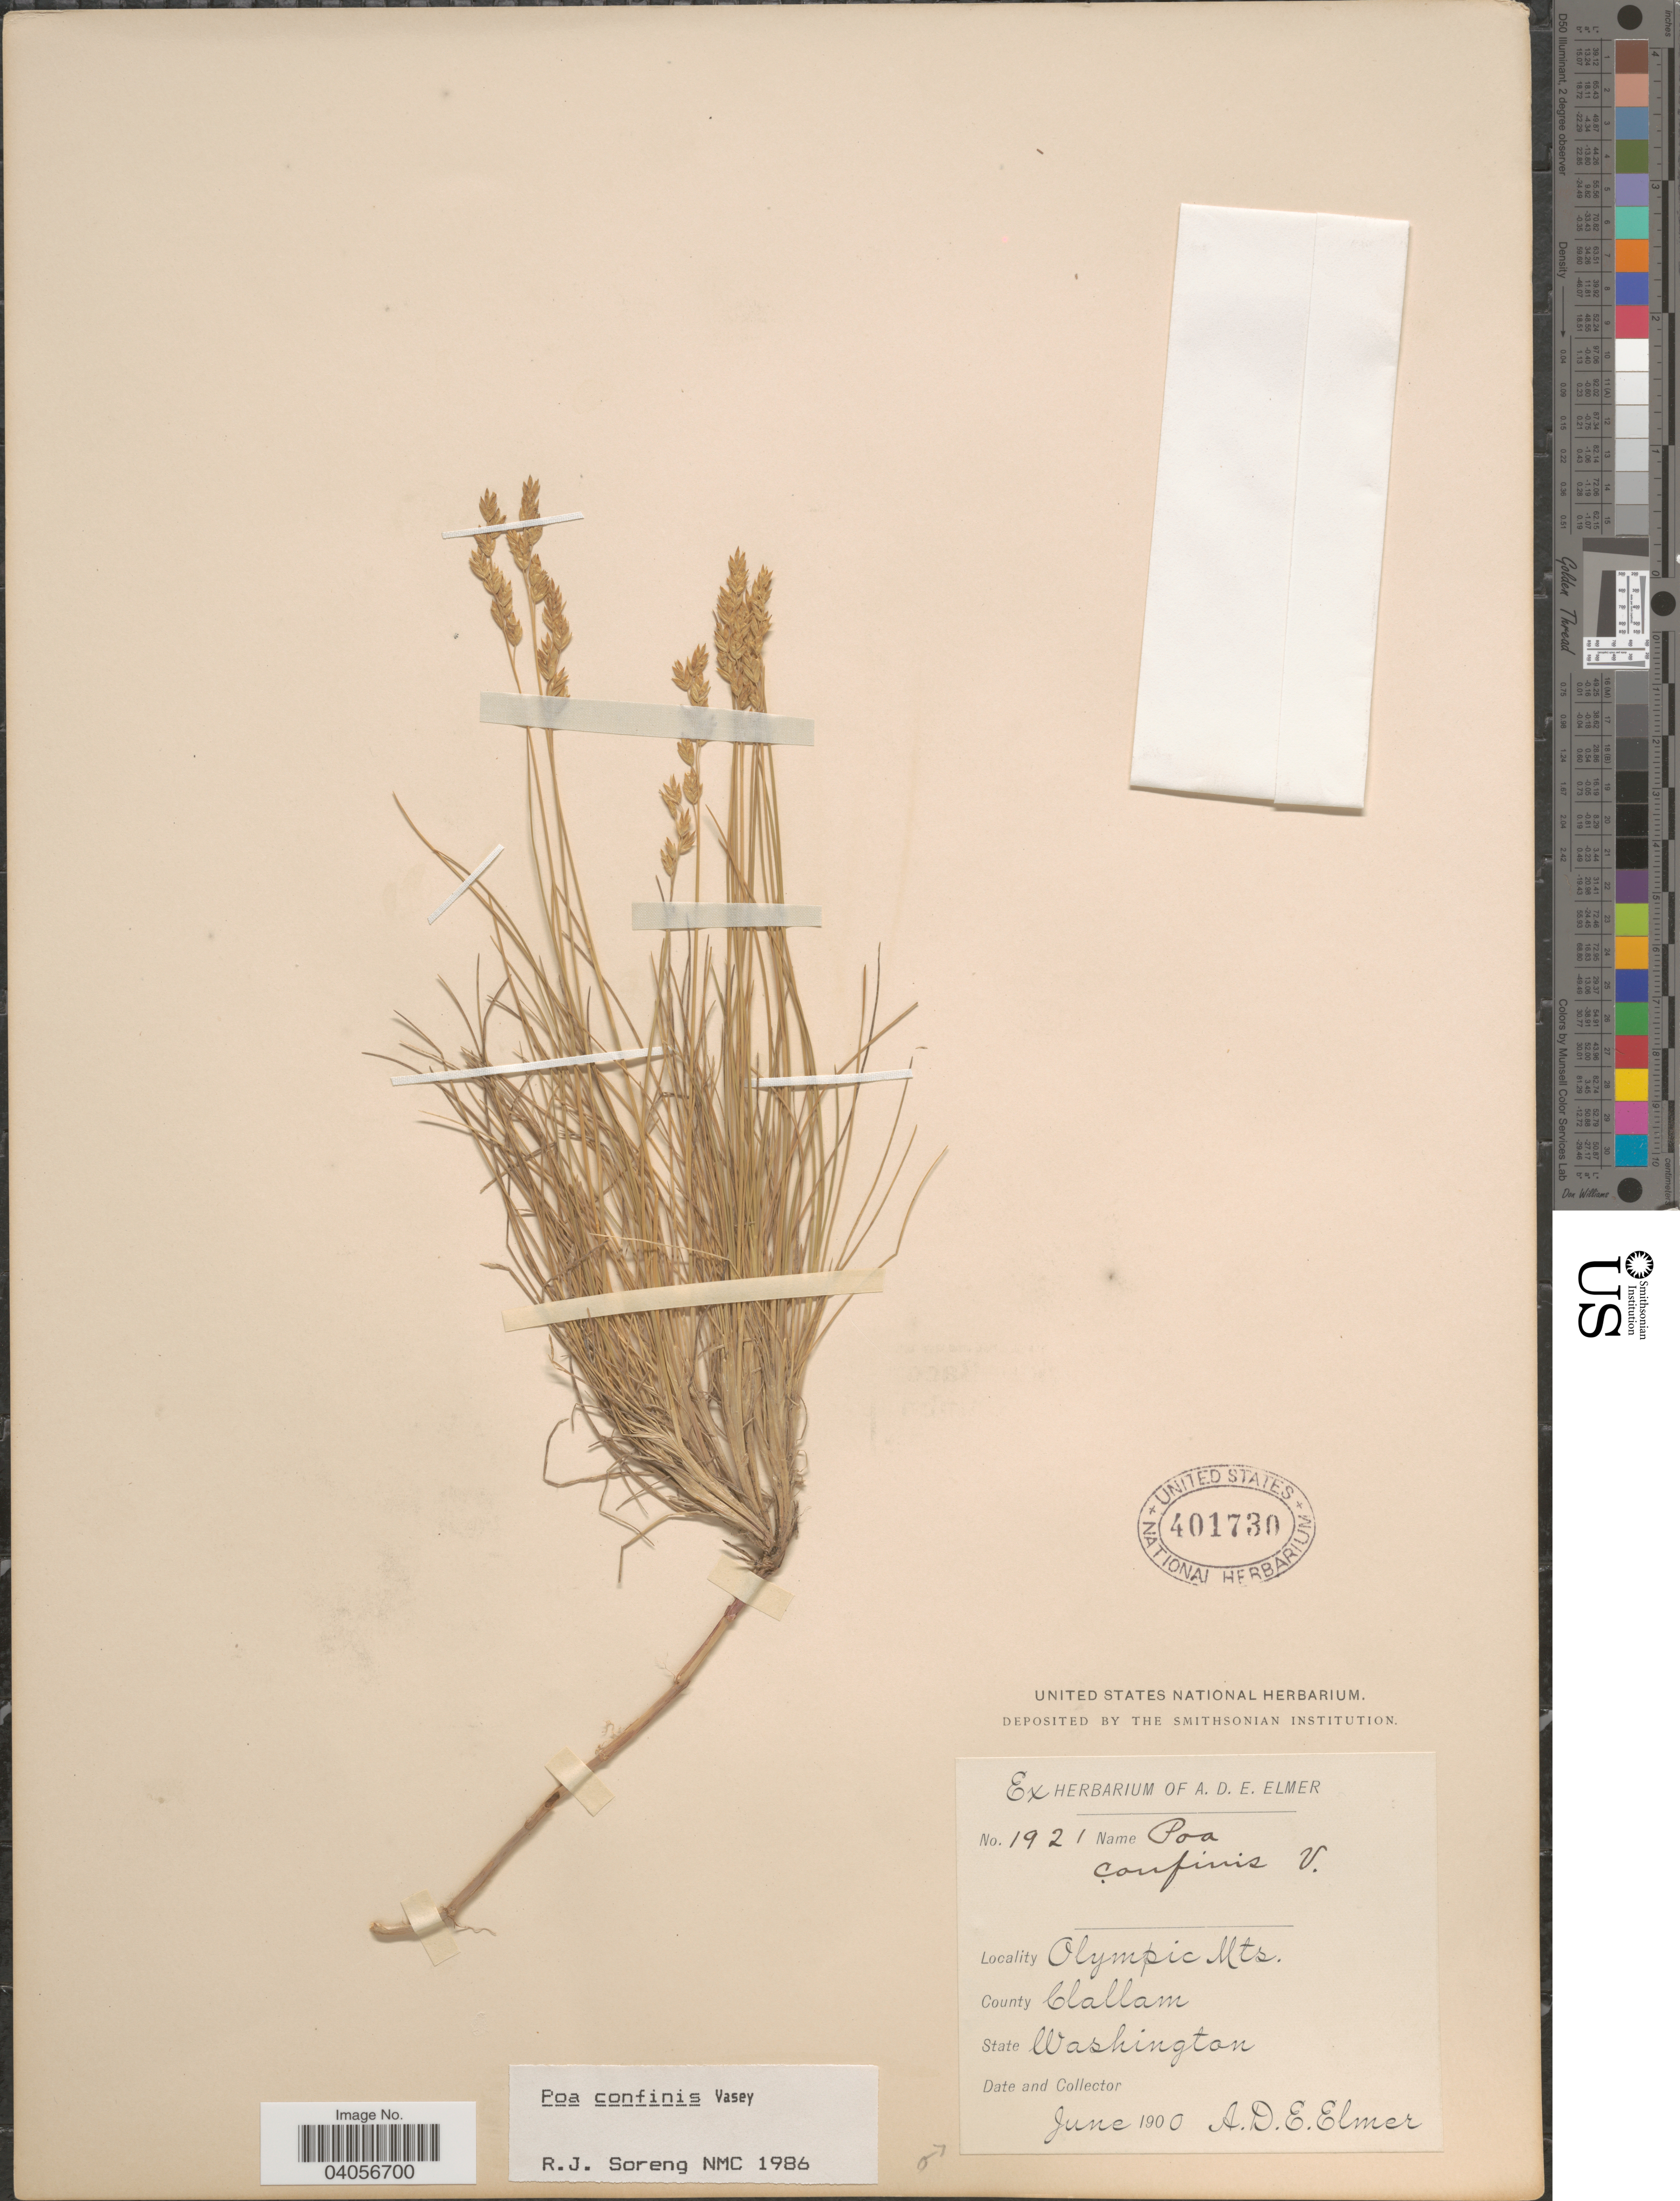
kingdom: Plantae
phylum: Tracheophyta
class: Liliopsida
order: Poales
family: Poaceae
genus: Poa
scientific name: Poa confinis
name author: Vasey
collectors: A. D. E. Elmer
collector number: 1921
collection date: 1900-06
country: United States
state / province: Washington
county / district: Clallam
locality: Olympic Mts. County Clallam.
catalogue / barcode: US 401730